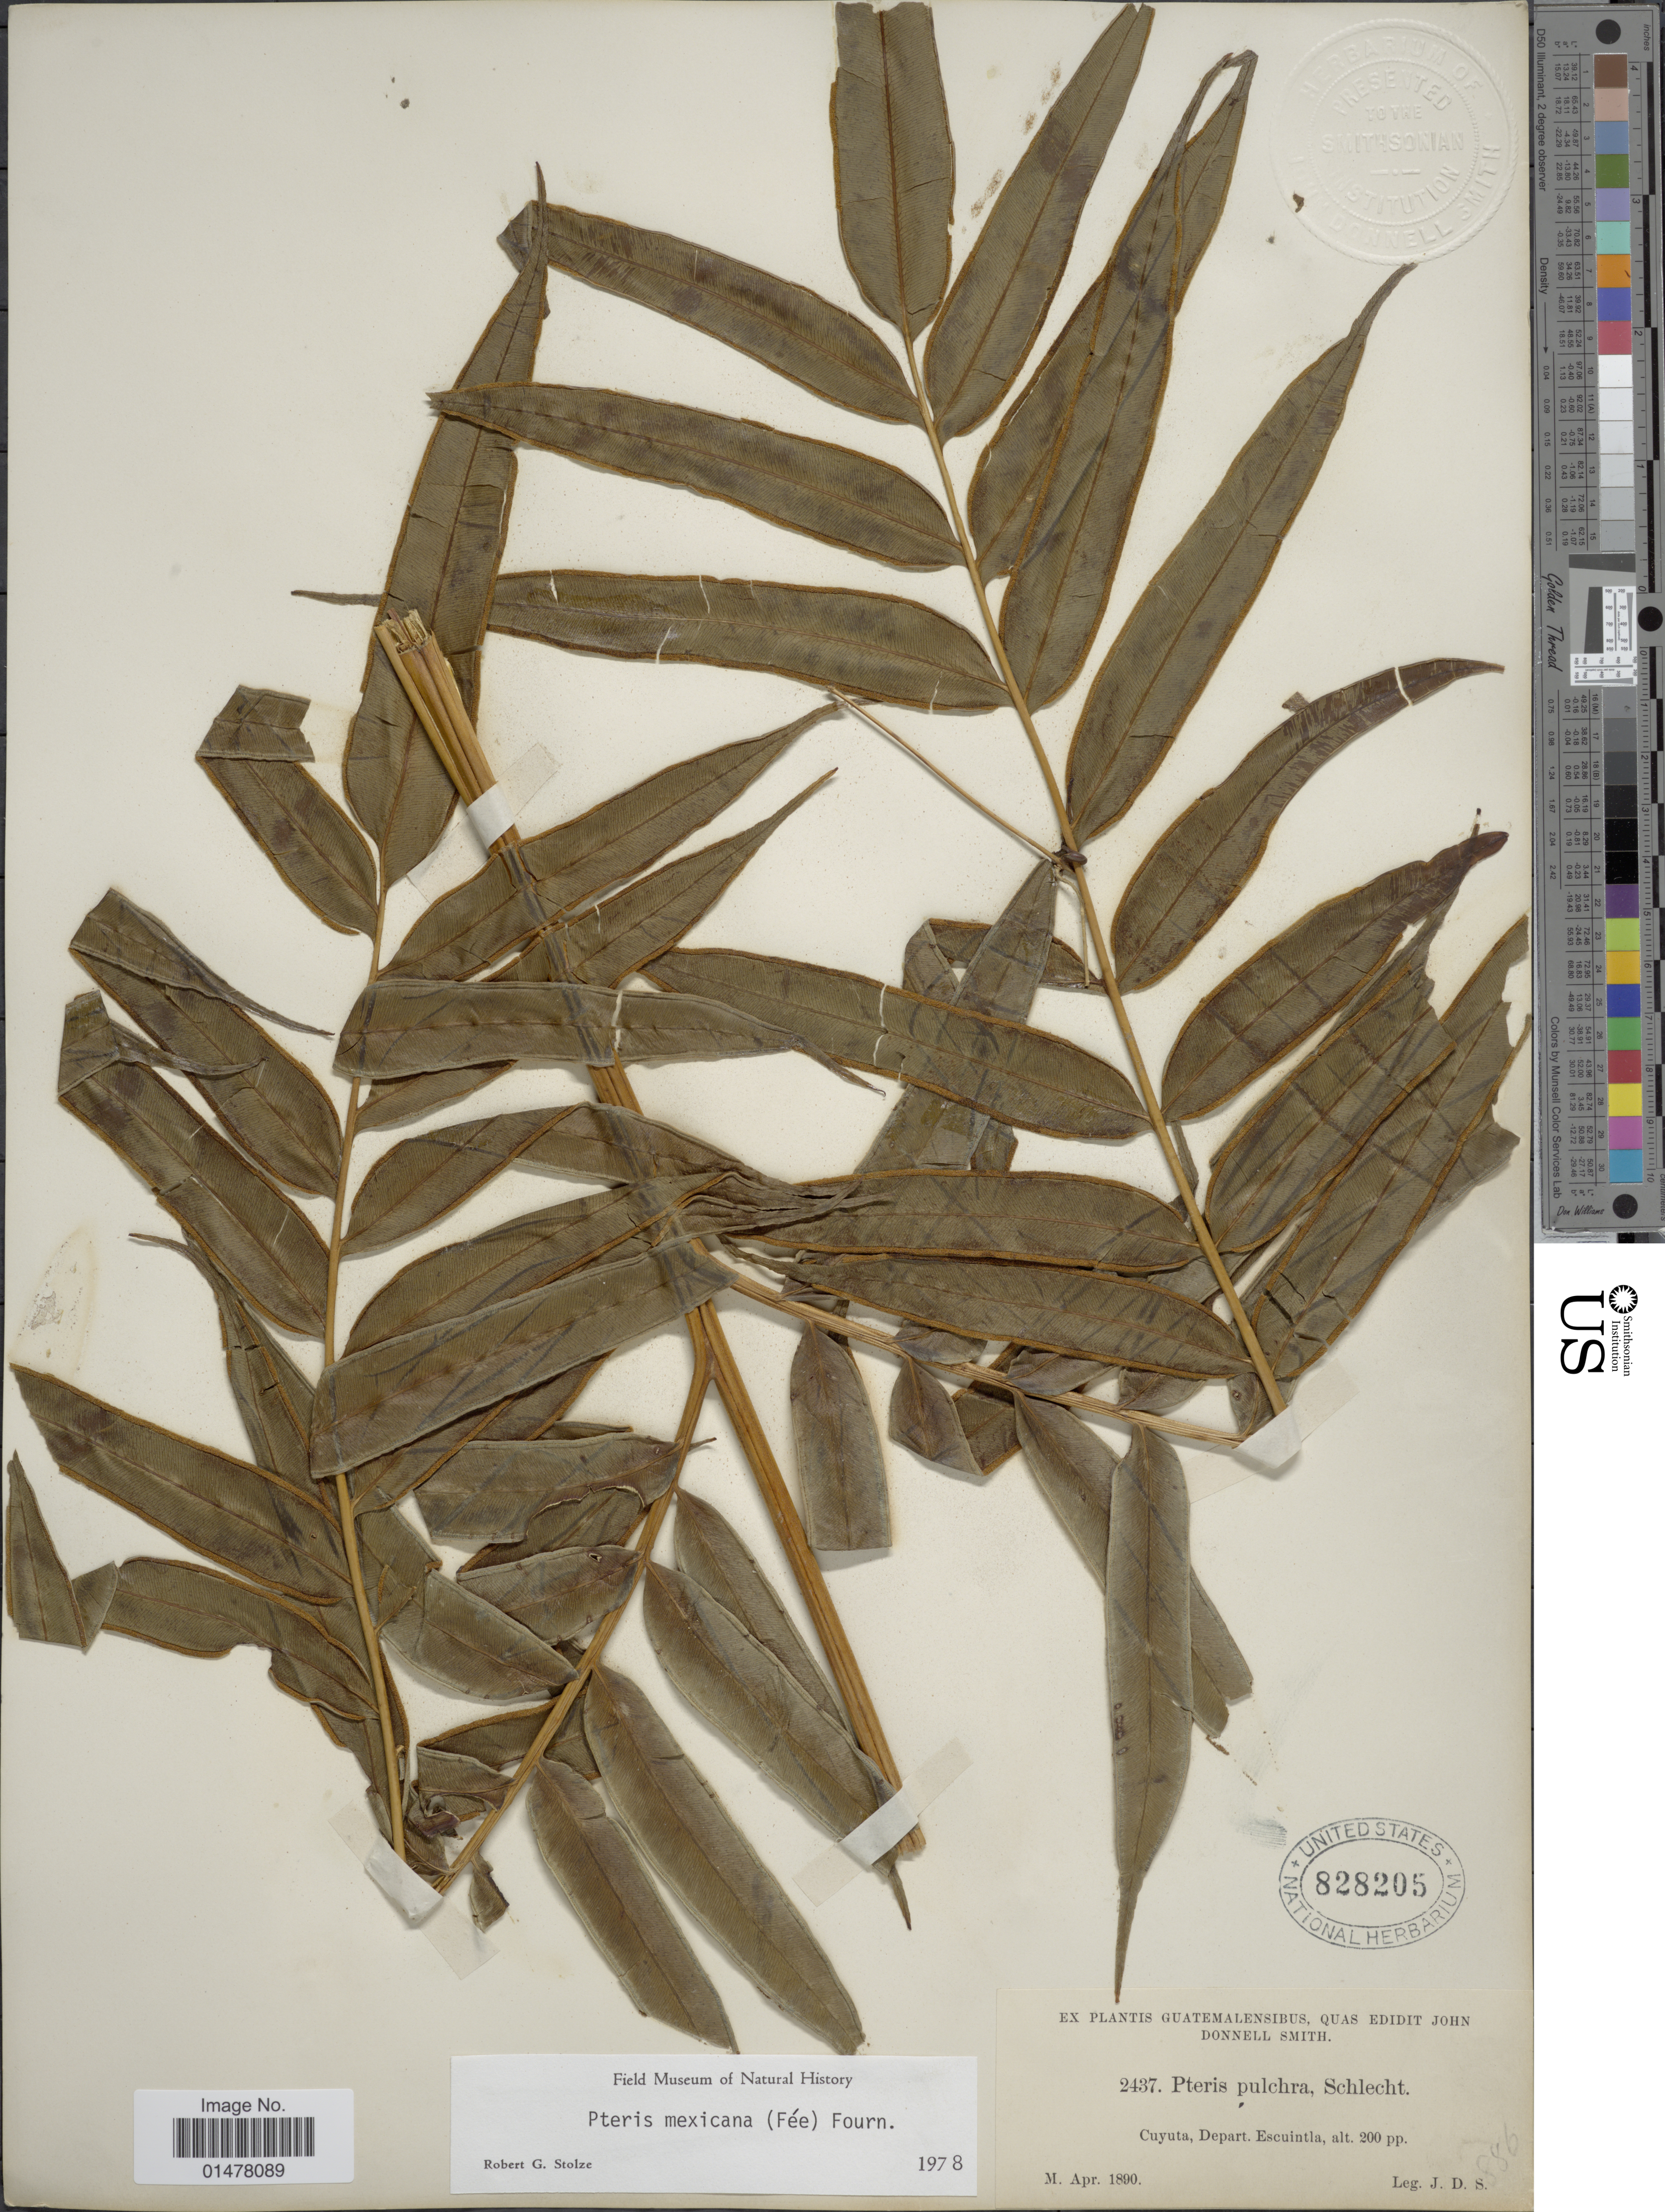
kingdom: Plantae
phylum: Tracheophyta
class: Polypodiopsida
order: Polypodiales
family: Pteridaceae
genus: Pteris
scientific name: Pteris pulchra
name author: Schltdl. & Cham.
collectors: J. Donnell Smith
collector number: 2437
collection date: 1890-04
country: Guatemala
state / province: Escuintla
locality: Cuyuta, Depart. Escuintla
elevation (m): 61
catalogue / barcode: US 828205